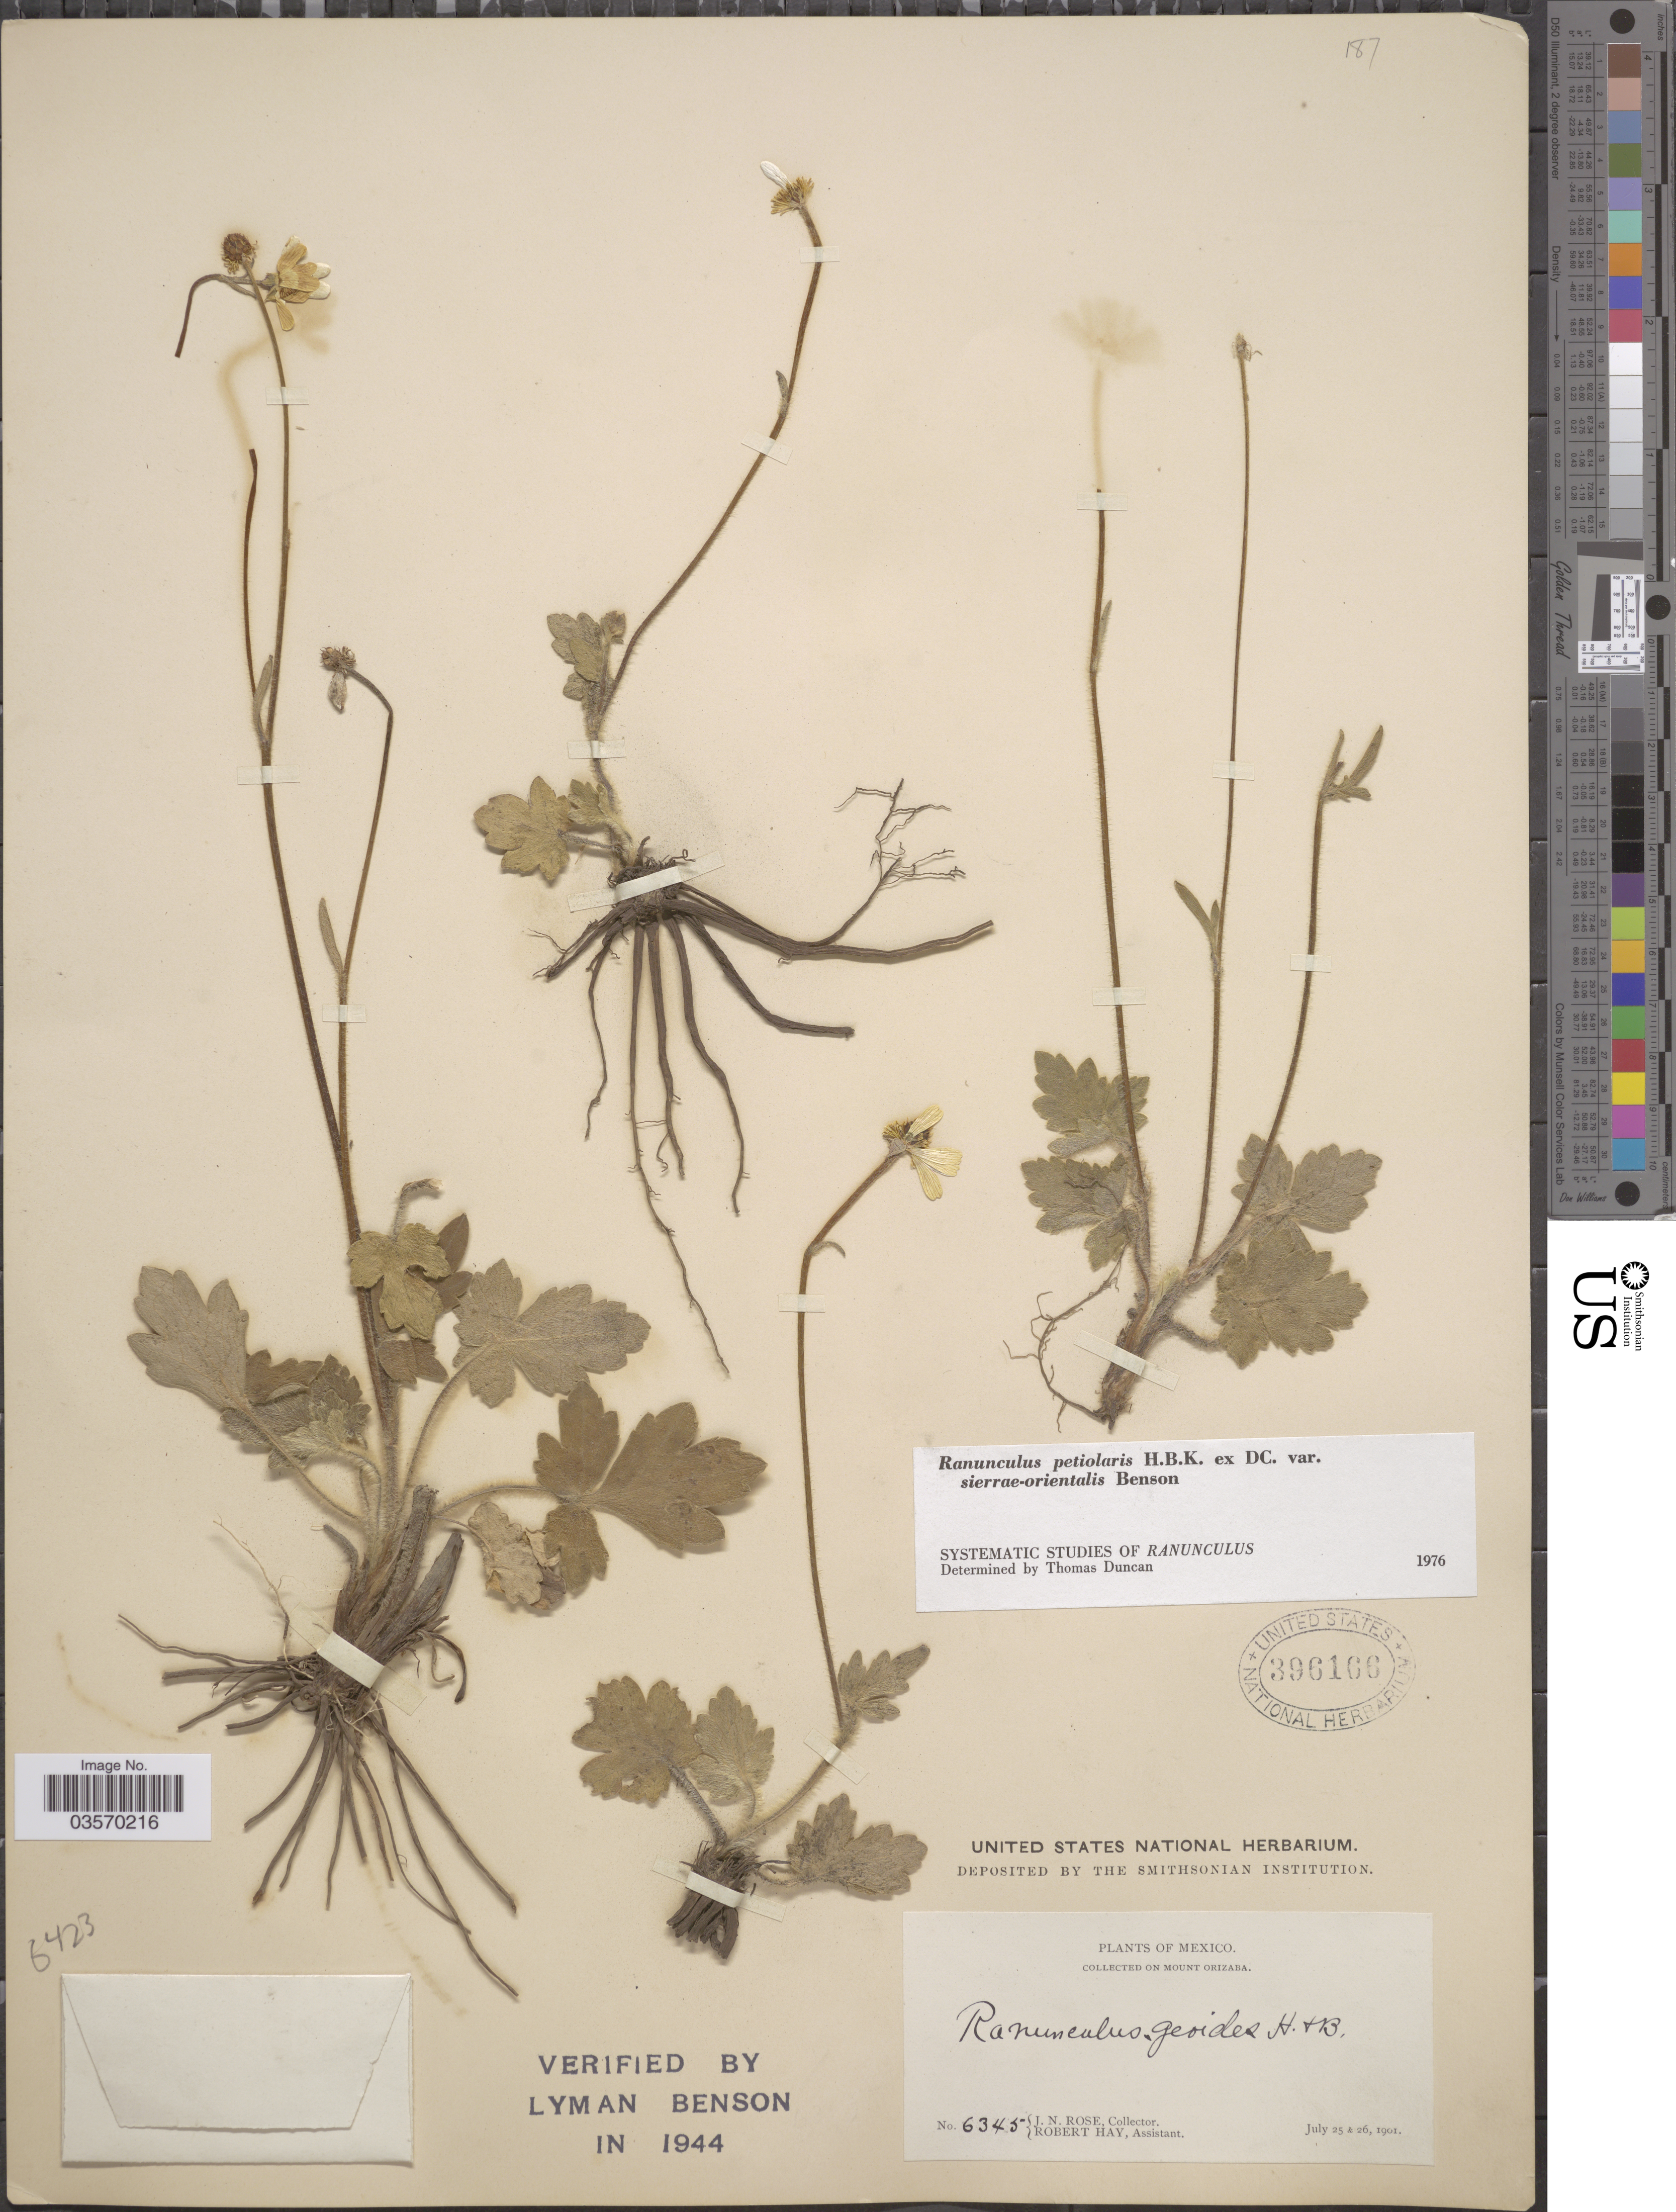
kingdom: Plantae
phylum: Tracheophyta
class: Magnoliopsida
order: Ranunculales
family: Ranunculaceae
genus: Ranunculus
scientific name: Ranunculus petiolaris var. sierrae-orientalis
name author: L.D. Benson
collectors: J. N. Rose & R. Hay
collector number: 6345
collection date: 1901-07-25/1901-07-26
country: Mexico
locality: On Mount Orizaba.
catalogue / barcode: US 396166